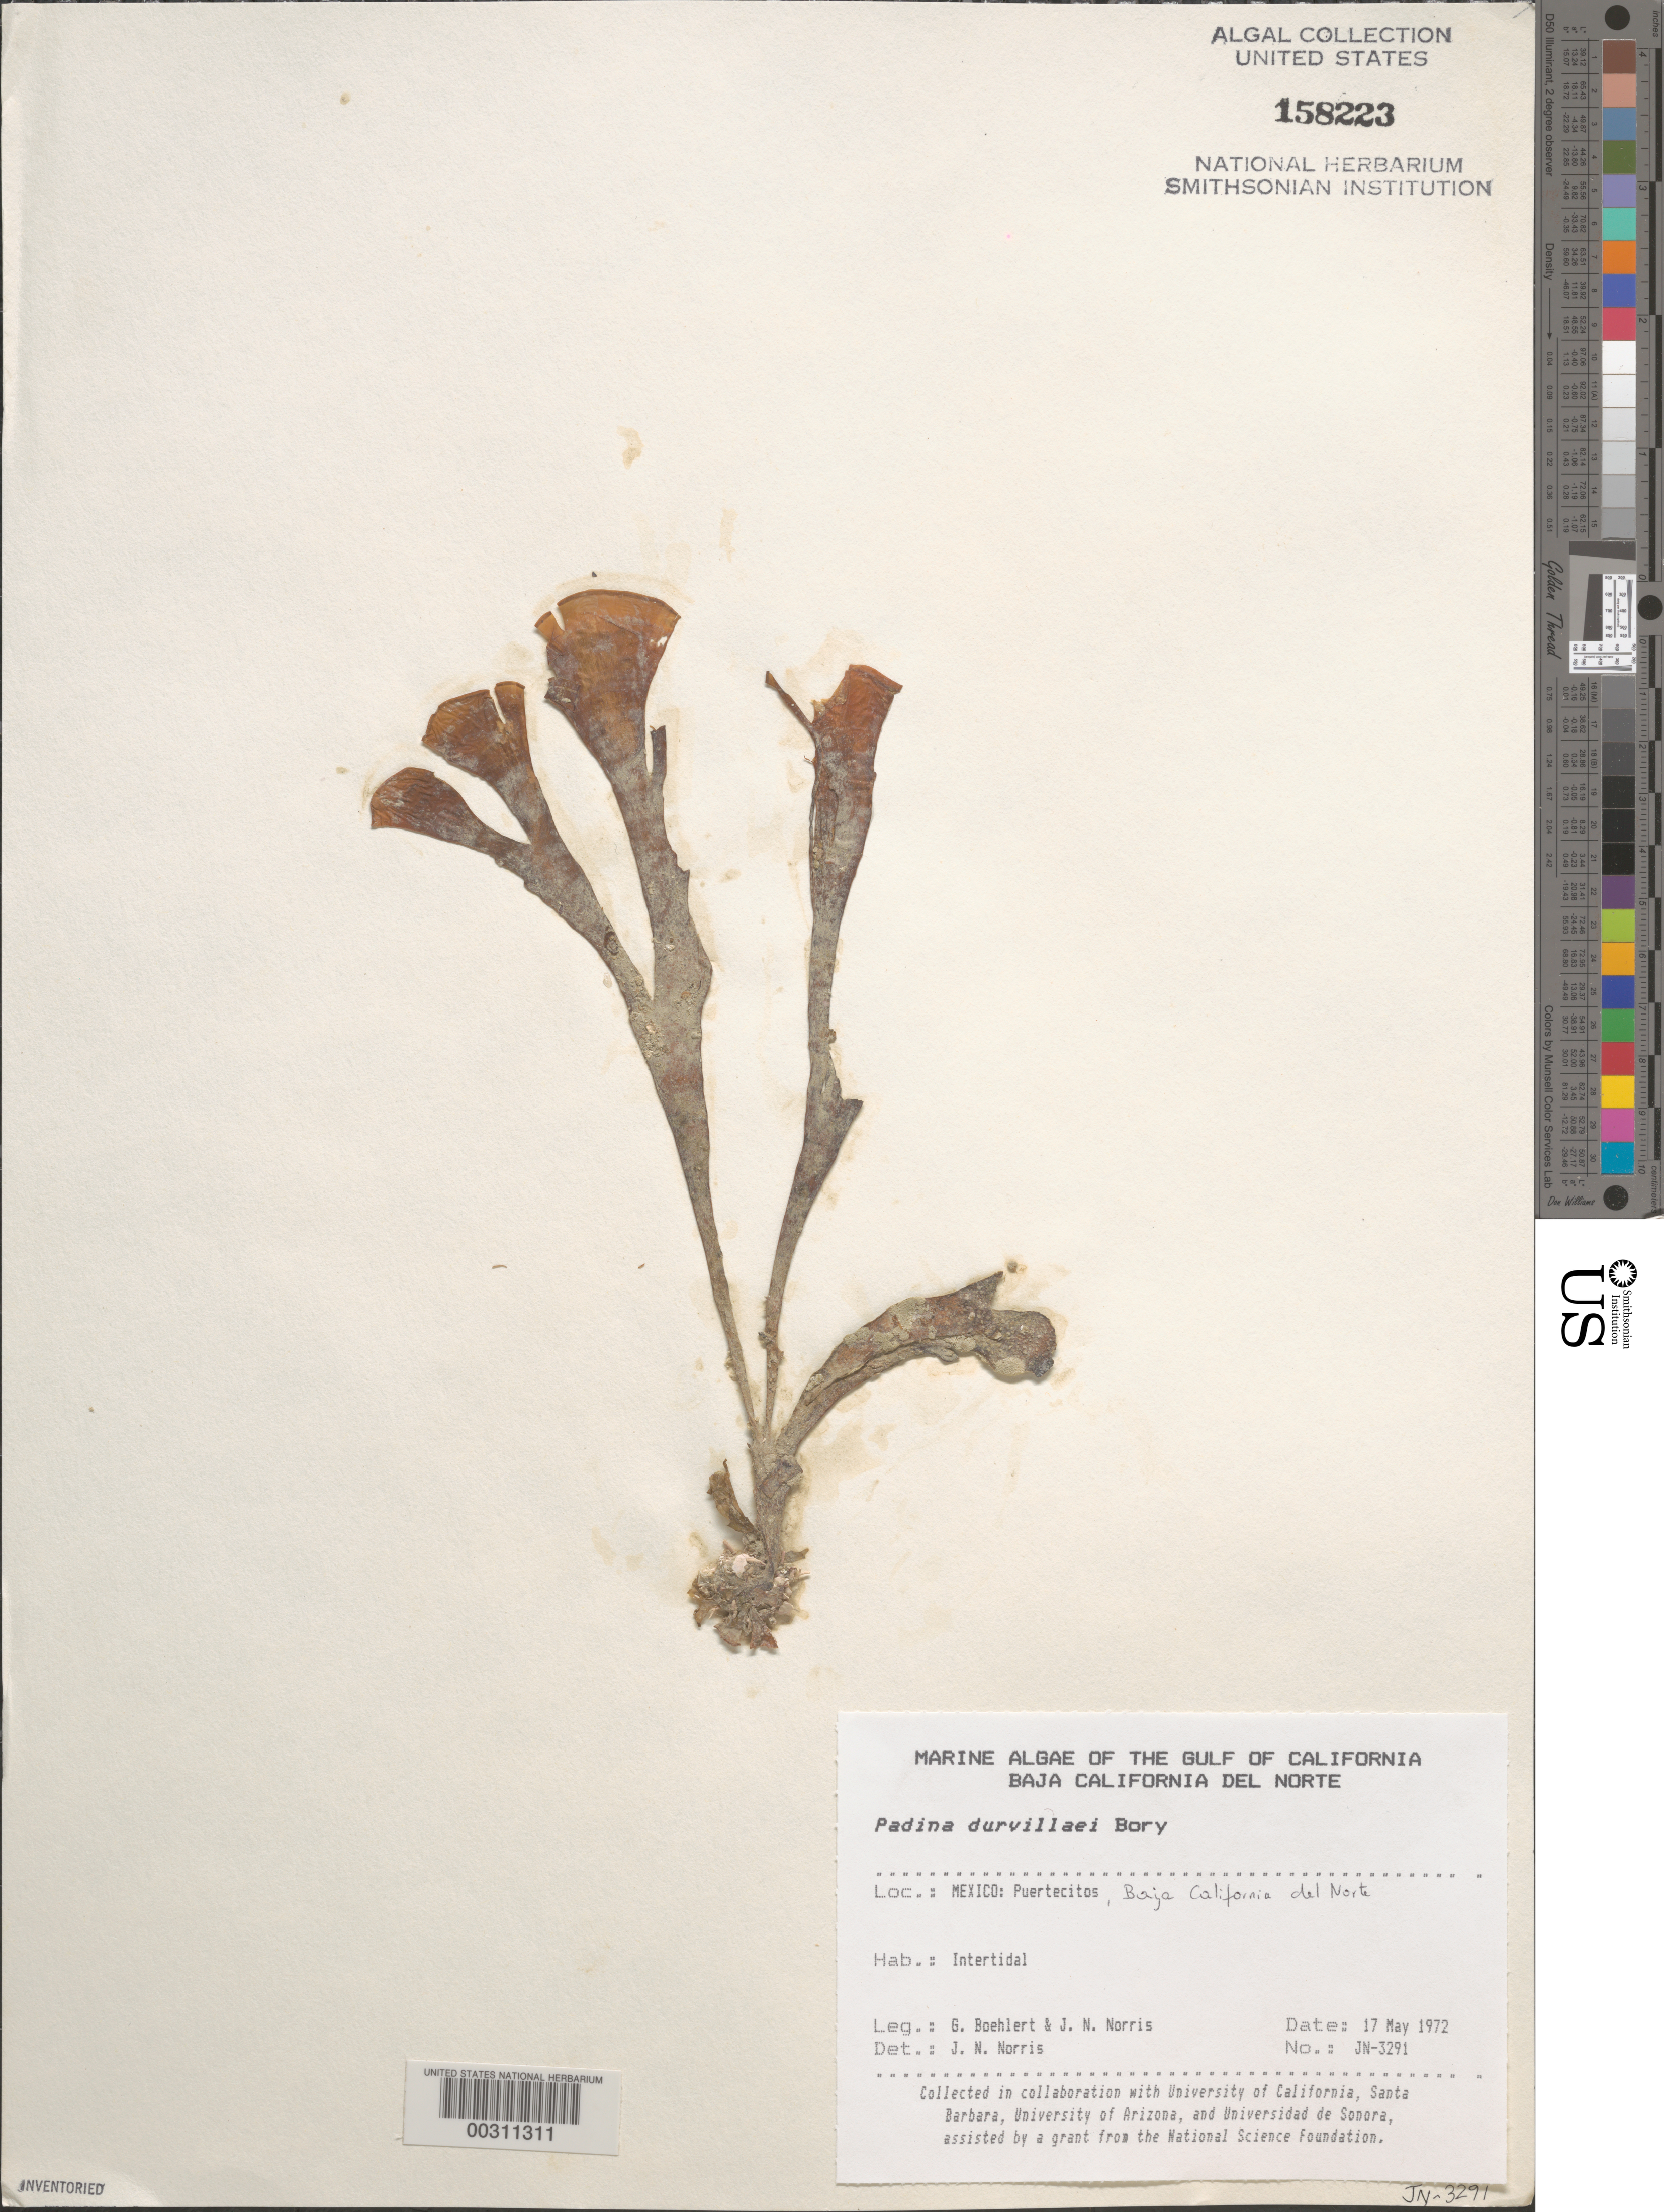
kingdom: Chromista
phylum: Ochrophyta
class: Phaeophyceae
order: Dictyotales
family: Dictyotaceae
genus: Padina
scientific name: Padina durvillaei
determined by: Norris, James N.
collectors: G. Boehlert & J. N. Norris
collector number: JN-3291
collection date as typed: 17 May 1972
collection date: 1972-05-17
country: Mexico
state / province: Baja California Norte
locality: Puertecitos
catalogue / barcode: US 158223